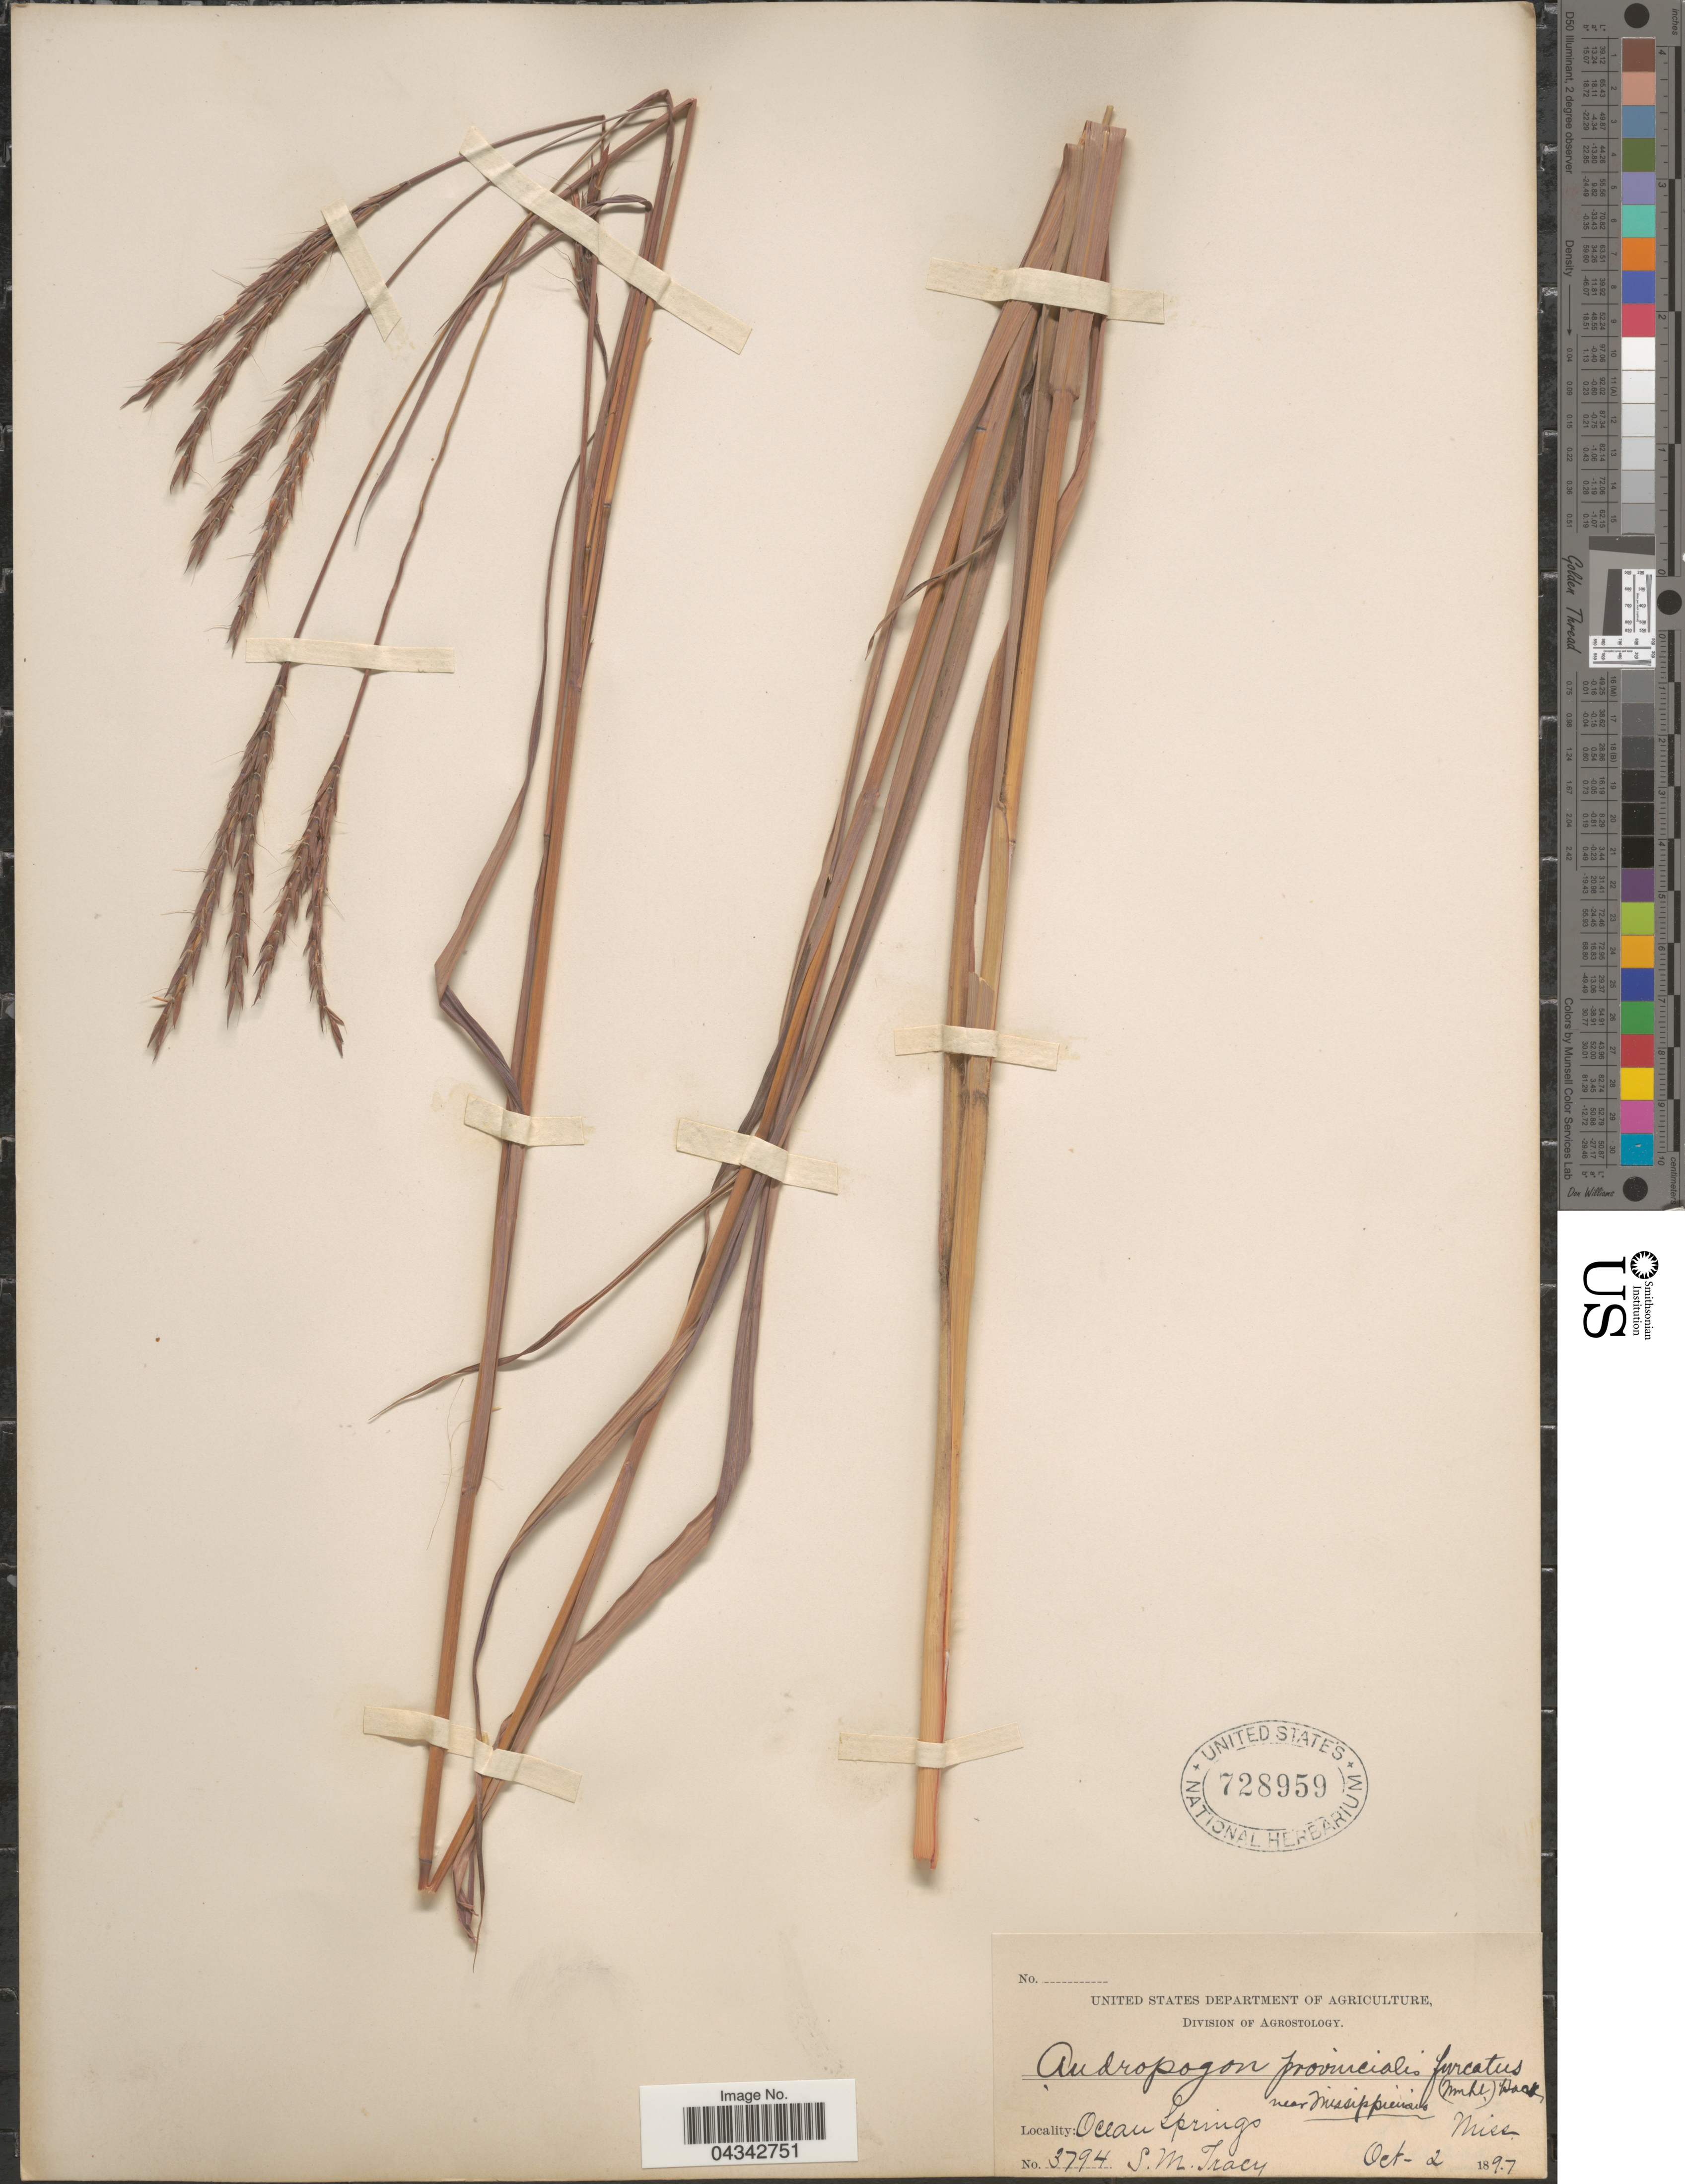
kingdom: Plantae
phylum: Tracheophyta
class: Liliopsida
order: Poales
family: Poaceae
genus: Andropogon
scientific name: Andropogon gerardii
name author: Vitman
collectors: S. M. Tracy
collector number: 3794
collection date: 1897-10-02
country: United States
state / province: Mississippi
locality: Ocean Springs.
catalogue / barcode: US 728959